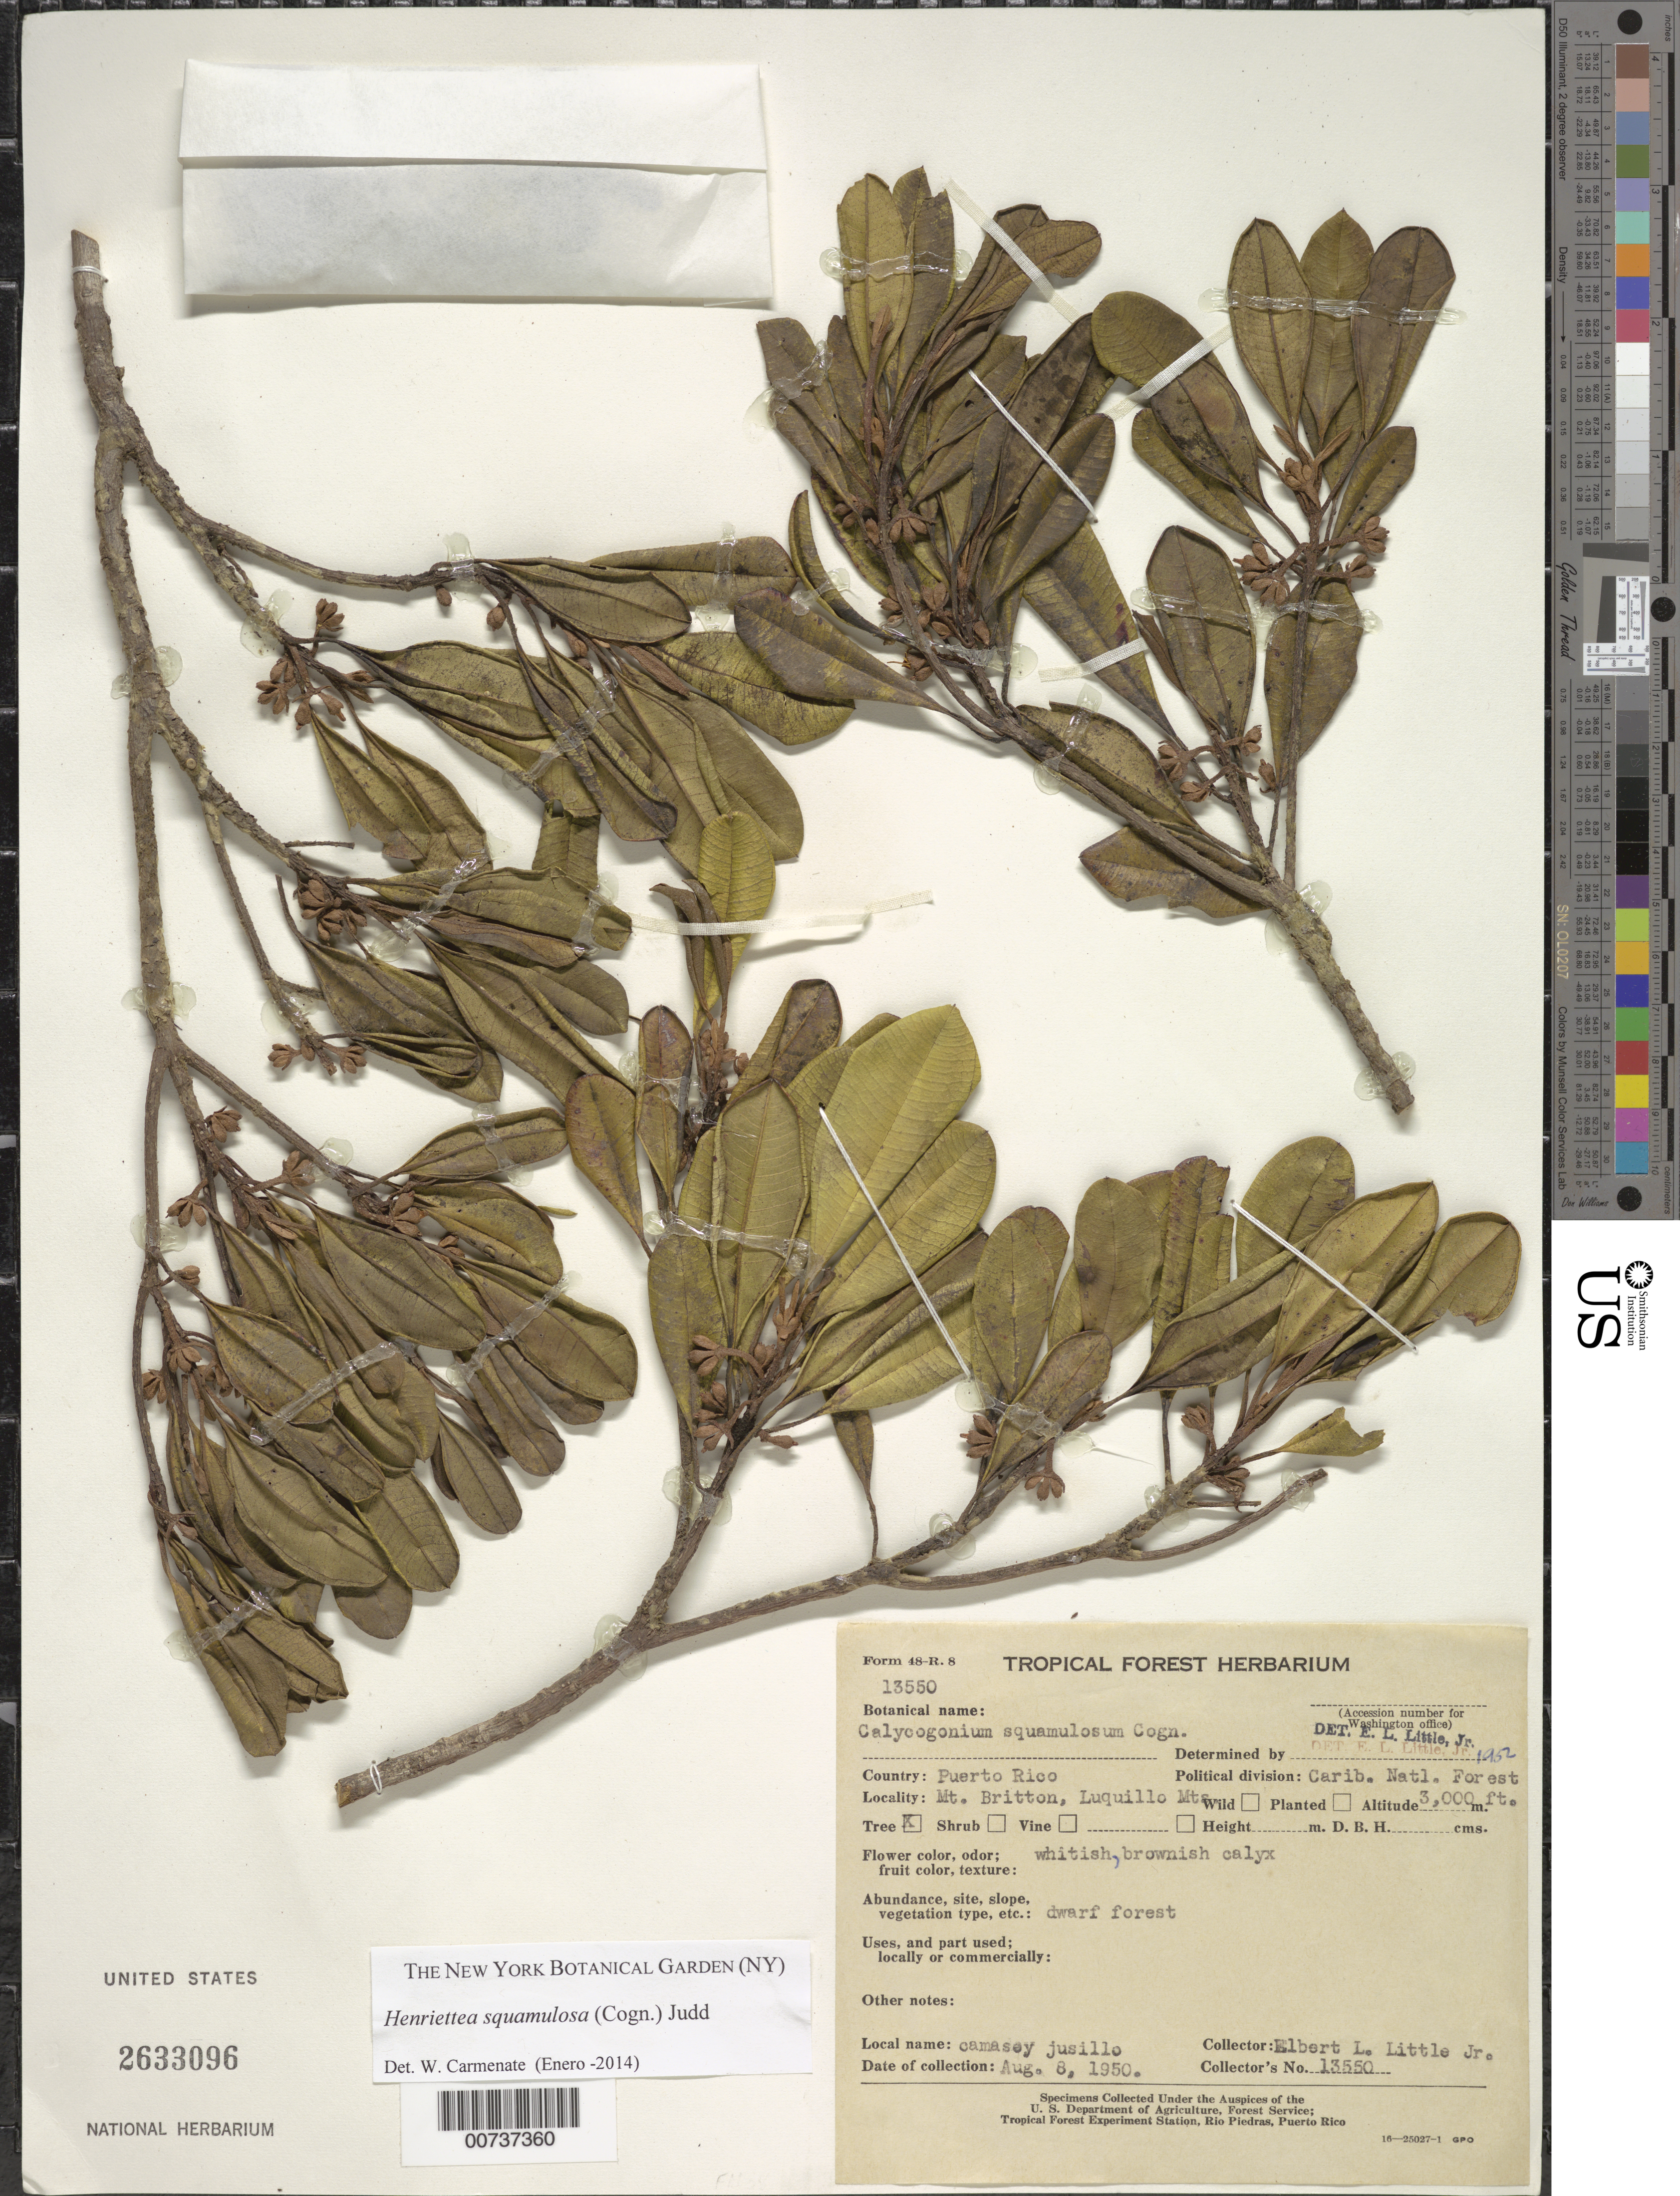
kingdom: Plantae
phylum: Tracheophyta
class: Magnoliopsida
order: Myrtales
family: Melastomataceae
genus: Henriettea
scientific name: Henriettea squamulosa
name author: (Cogn.) Judd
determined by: Carmenate, W.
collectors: E. L. Little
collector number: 13550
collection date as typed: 08 Aug 1950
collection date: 1950-08-08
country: Puerto Rico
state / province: Luquillo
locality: Caribbean National Forest, Mt. Britton, Luquillo Mountains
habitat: Dwarf forest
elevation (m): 914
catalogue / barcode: US 2633096